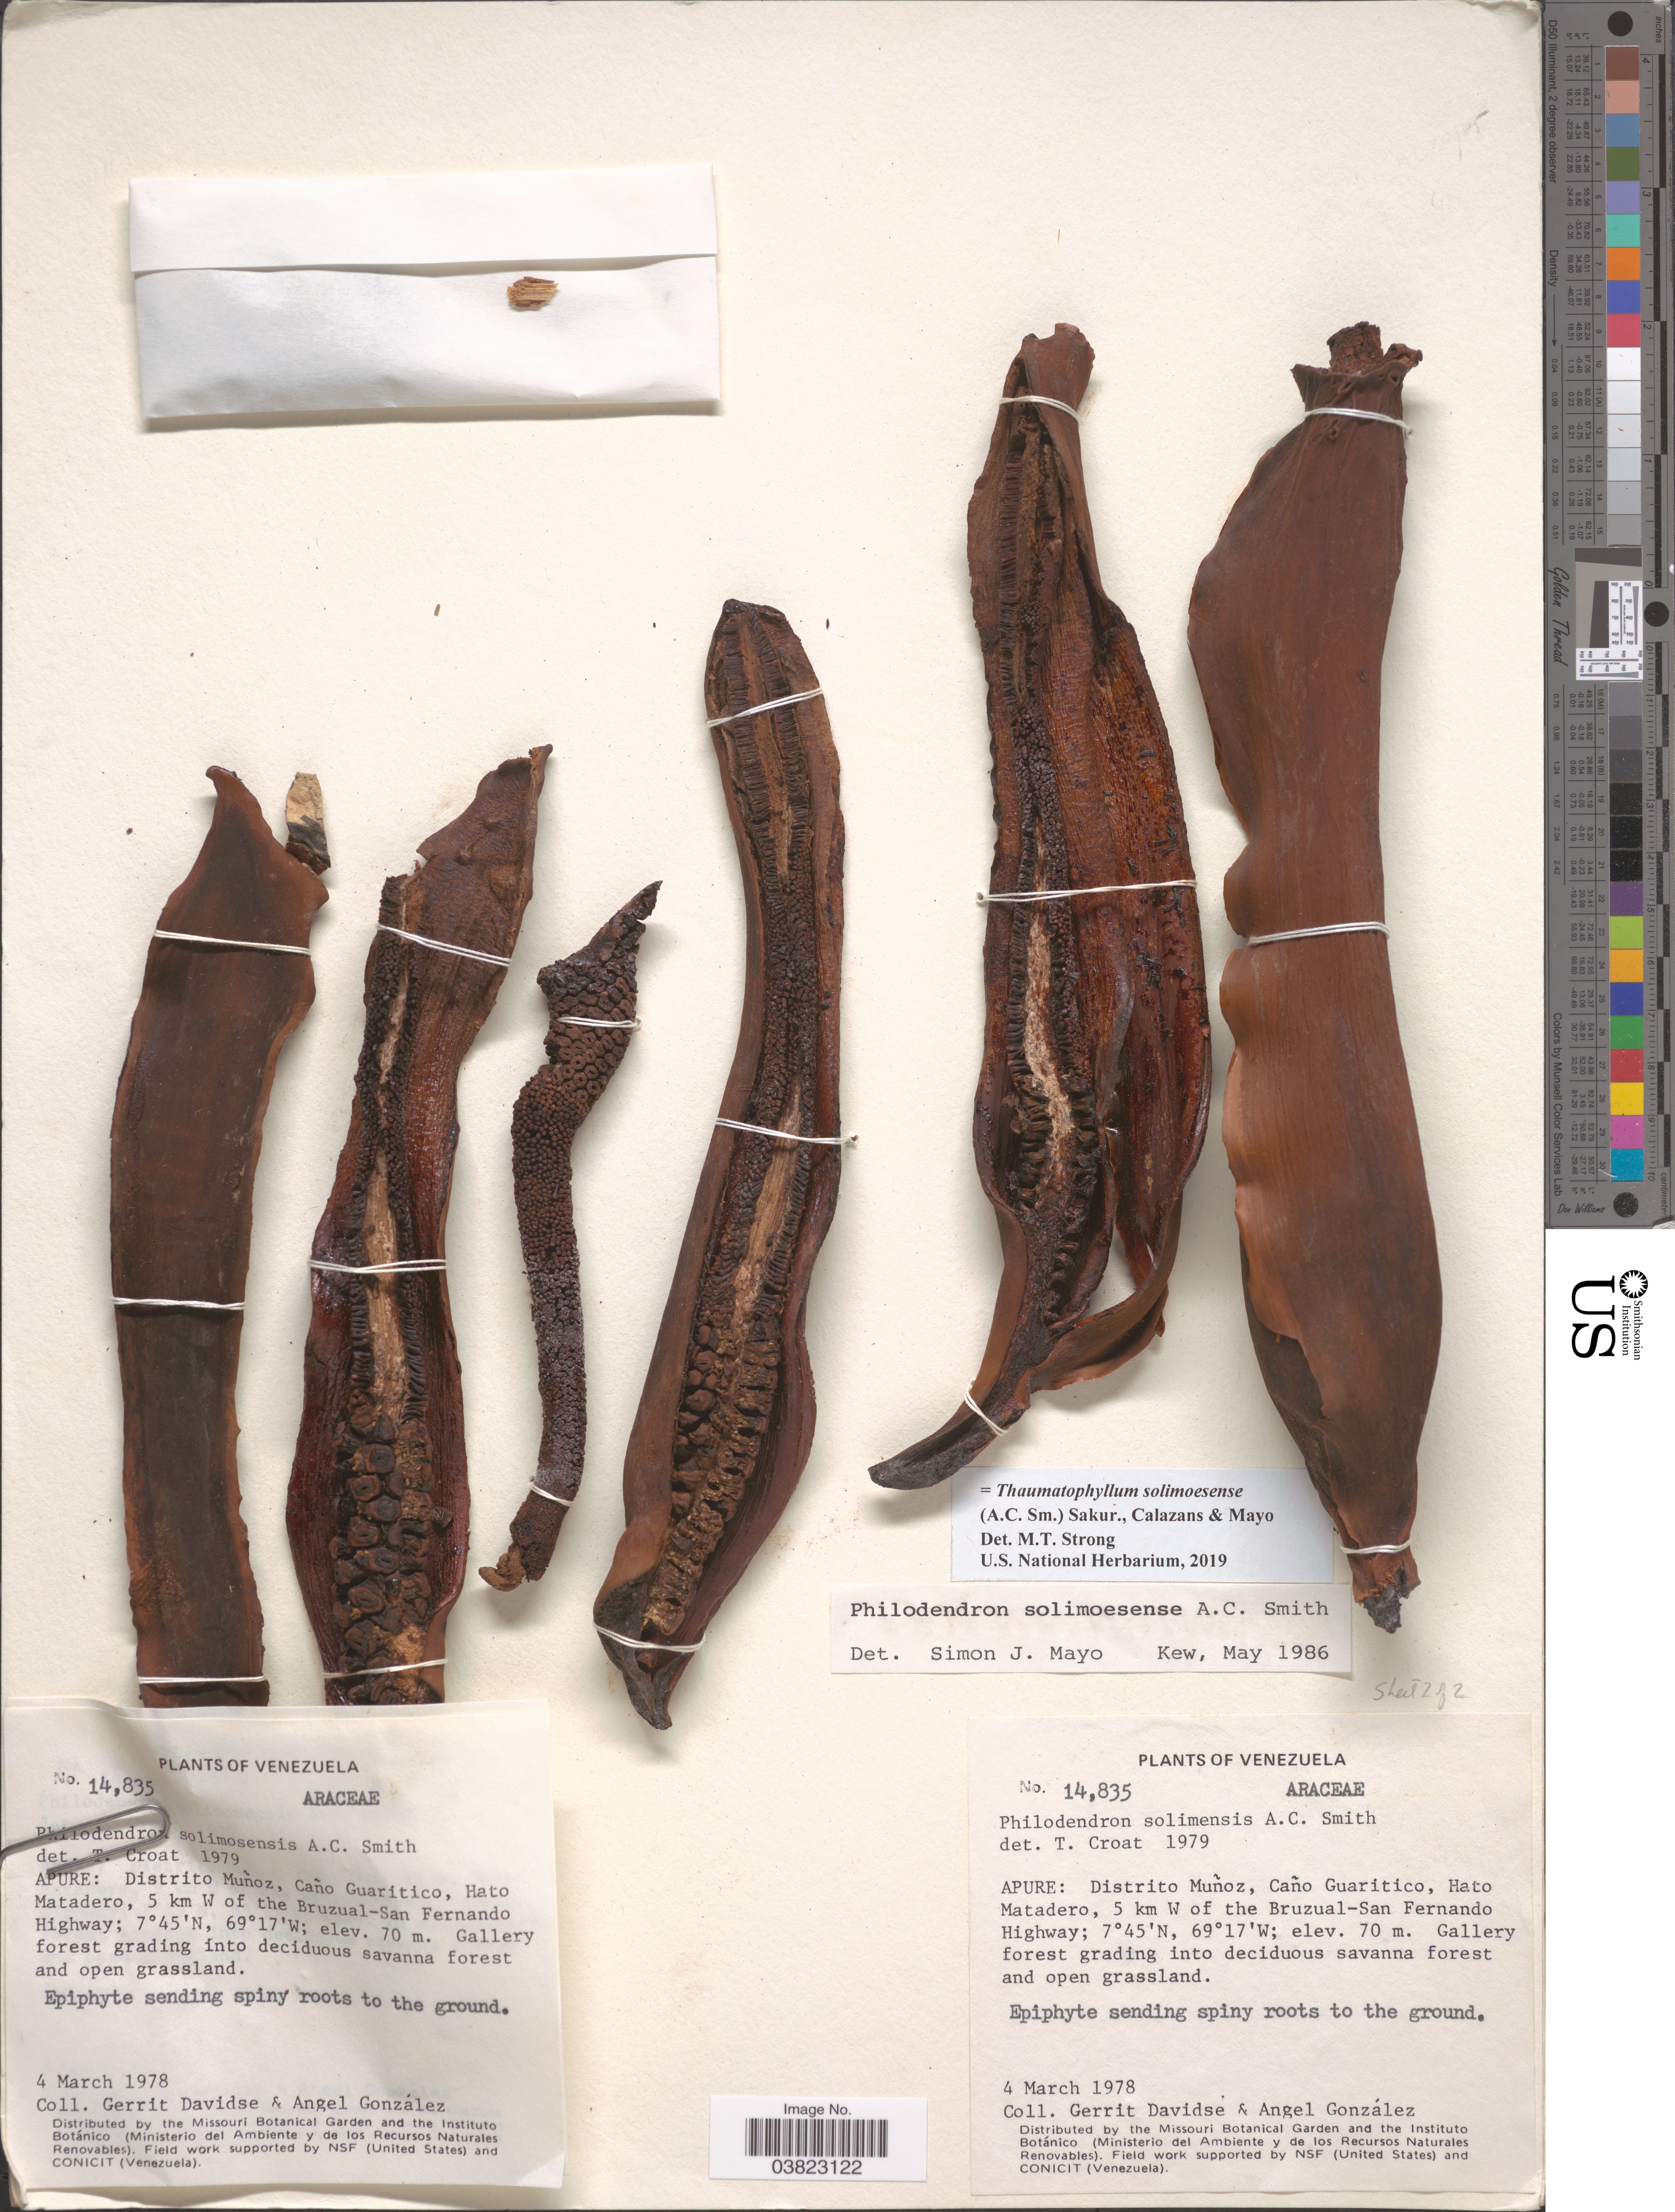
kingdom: Plantae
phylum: Tracheophyta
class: Liliopsida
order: Alismatales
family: Araceae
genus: Thaumatophyllum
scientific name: Thaumatophyllum solimoesense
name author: (A.C. Sm.) Sakur. et al.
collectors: G. Davidse & A. C. González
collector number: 14835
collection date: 1978-03-04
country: Venezuela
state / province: Apure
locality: Distrito Muñoz, Caño Guaritico, Hato Matadero, 5 km W of the Bruzual-San Fernando Highway.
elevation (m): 70